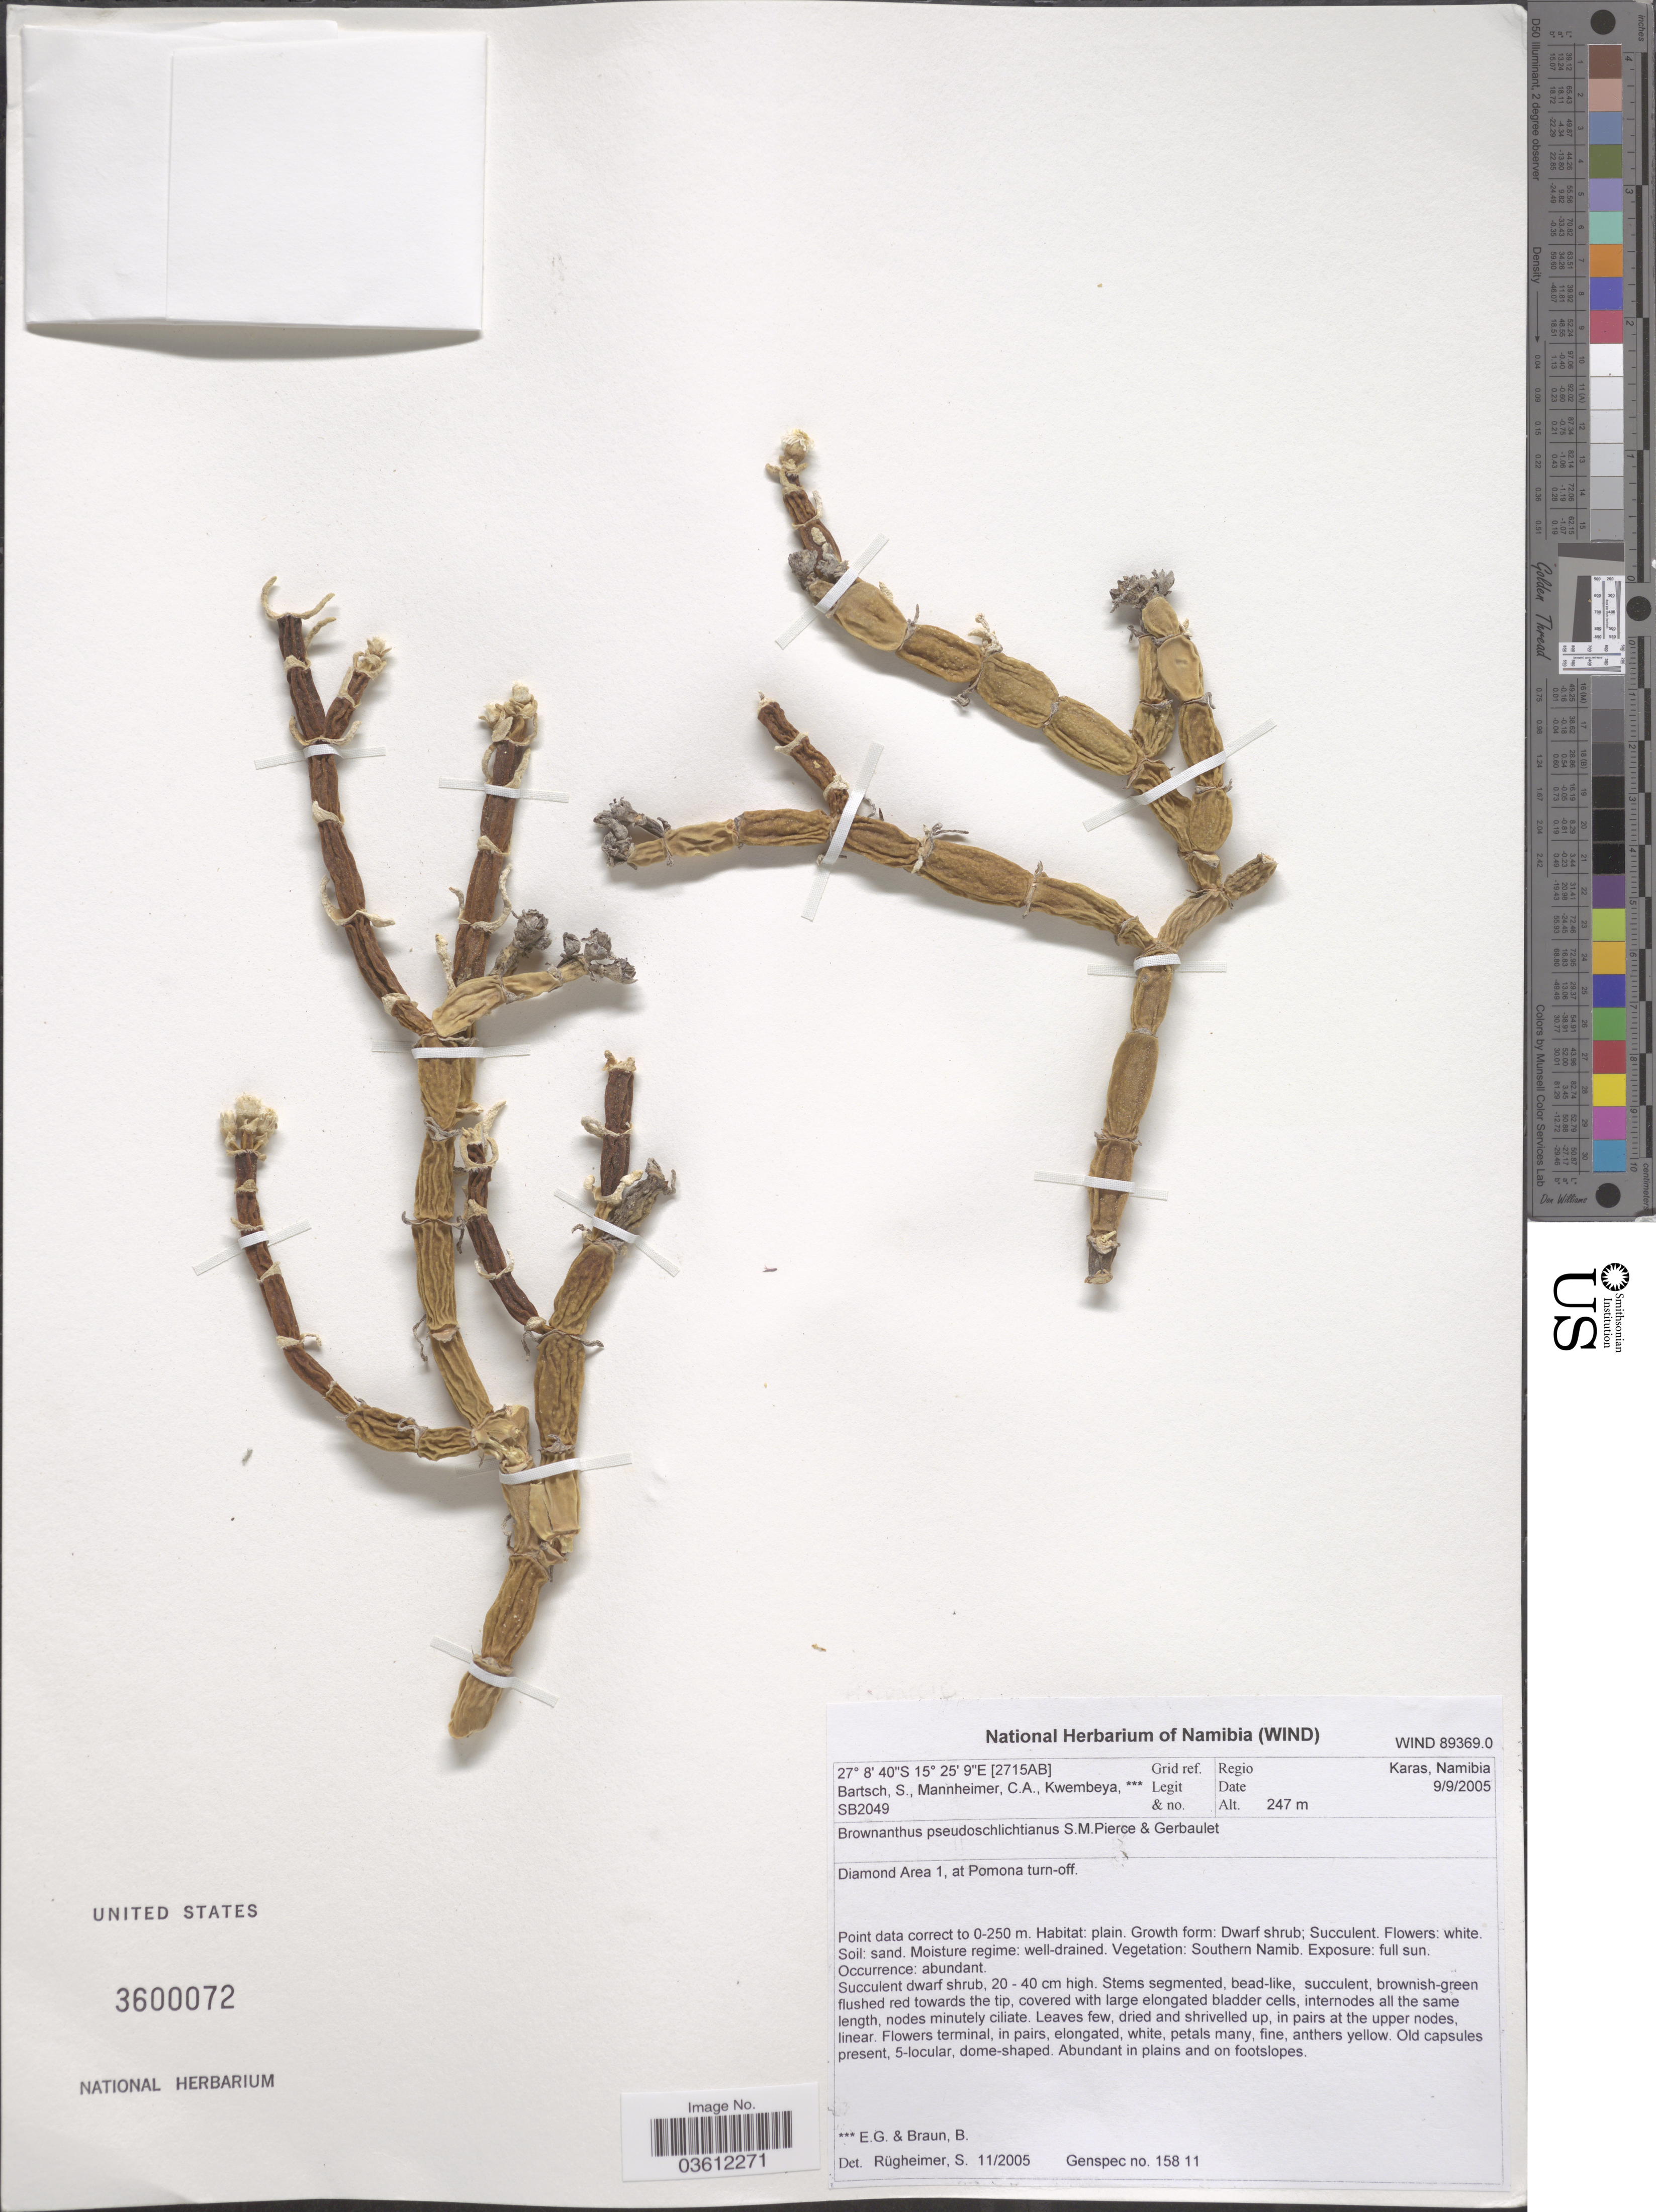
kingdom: Plantae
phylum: Tracheophyta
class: Magnoliopsida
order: Caryophyllales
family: Aizoaceae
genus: Mesembryanthemum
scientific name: Mesembryanthemum pseudoschlichtianum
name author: (S.M. Pierce & Gerbaulet) Klak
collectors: S. Bartsch, C. A. Mannheimer, E. Kwembeya & B. Braun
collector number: SB2049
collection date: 2005-09-09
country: Namibia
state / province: Karas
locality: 2715AB Grid ref. Diamond Area 1, at Pomona turn-off.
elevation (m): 247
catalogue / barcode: US 3600072